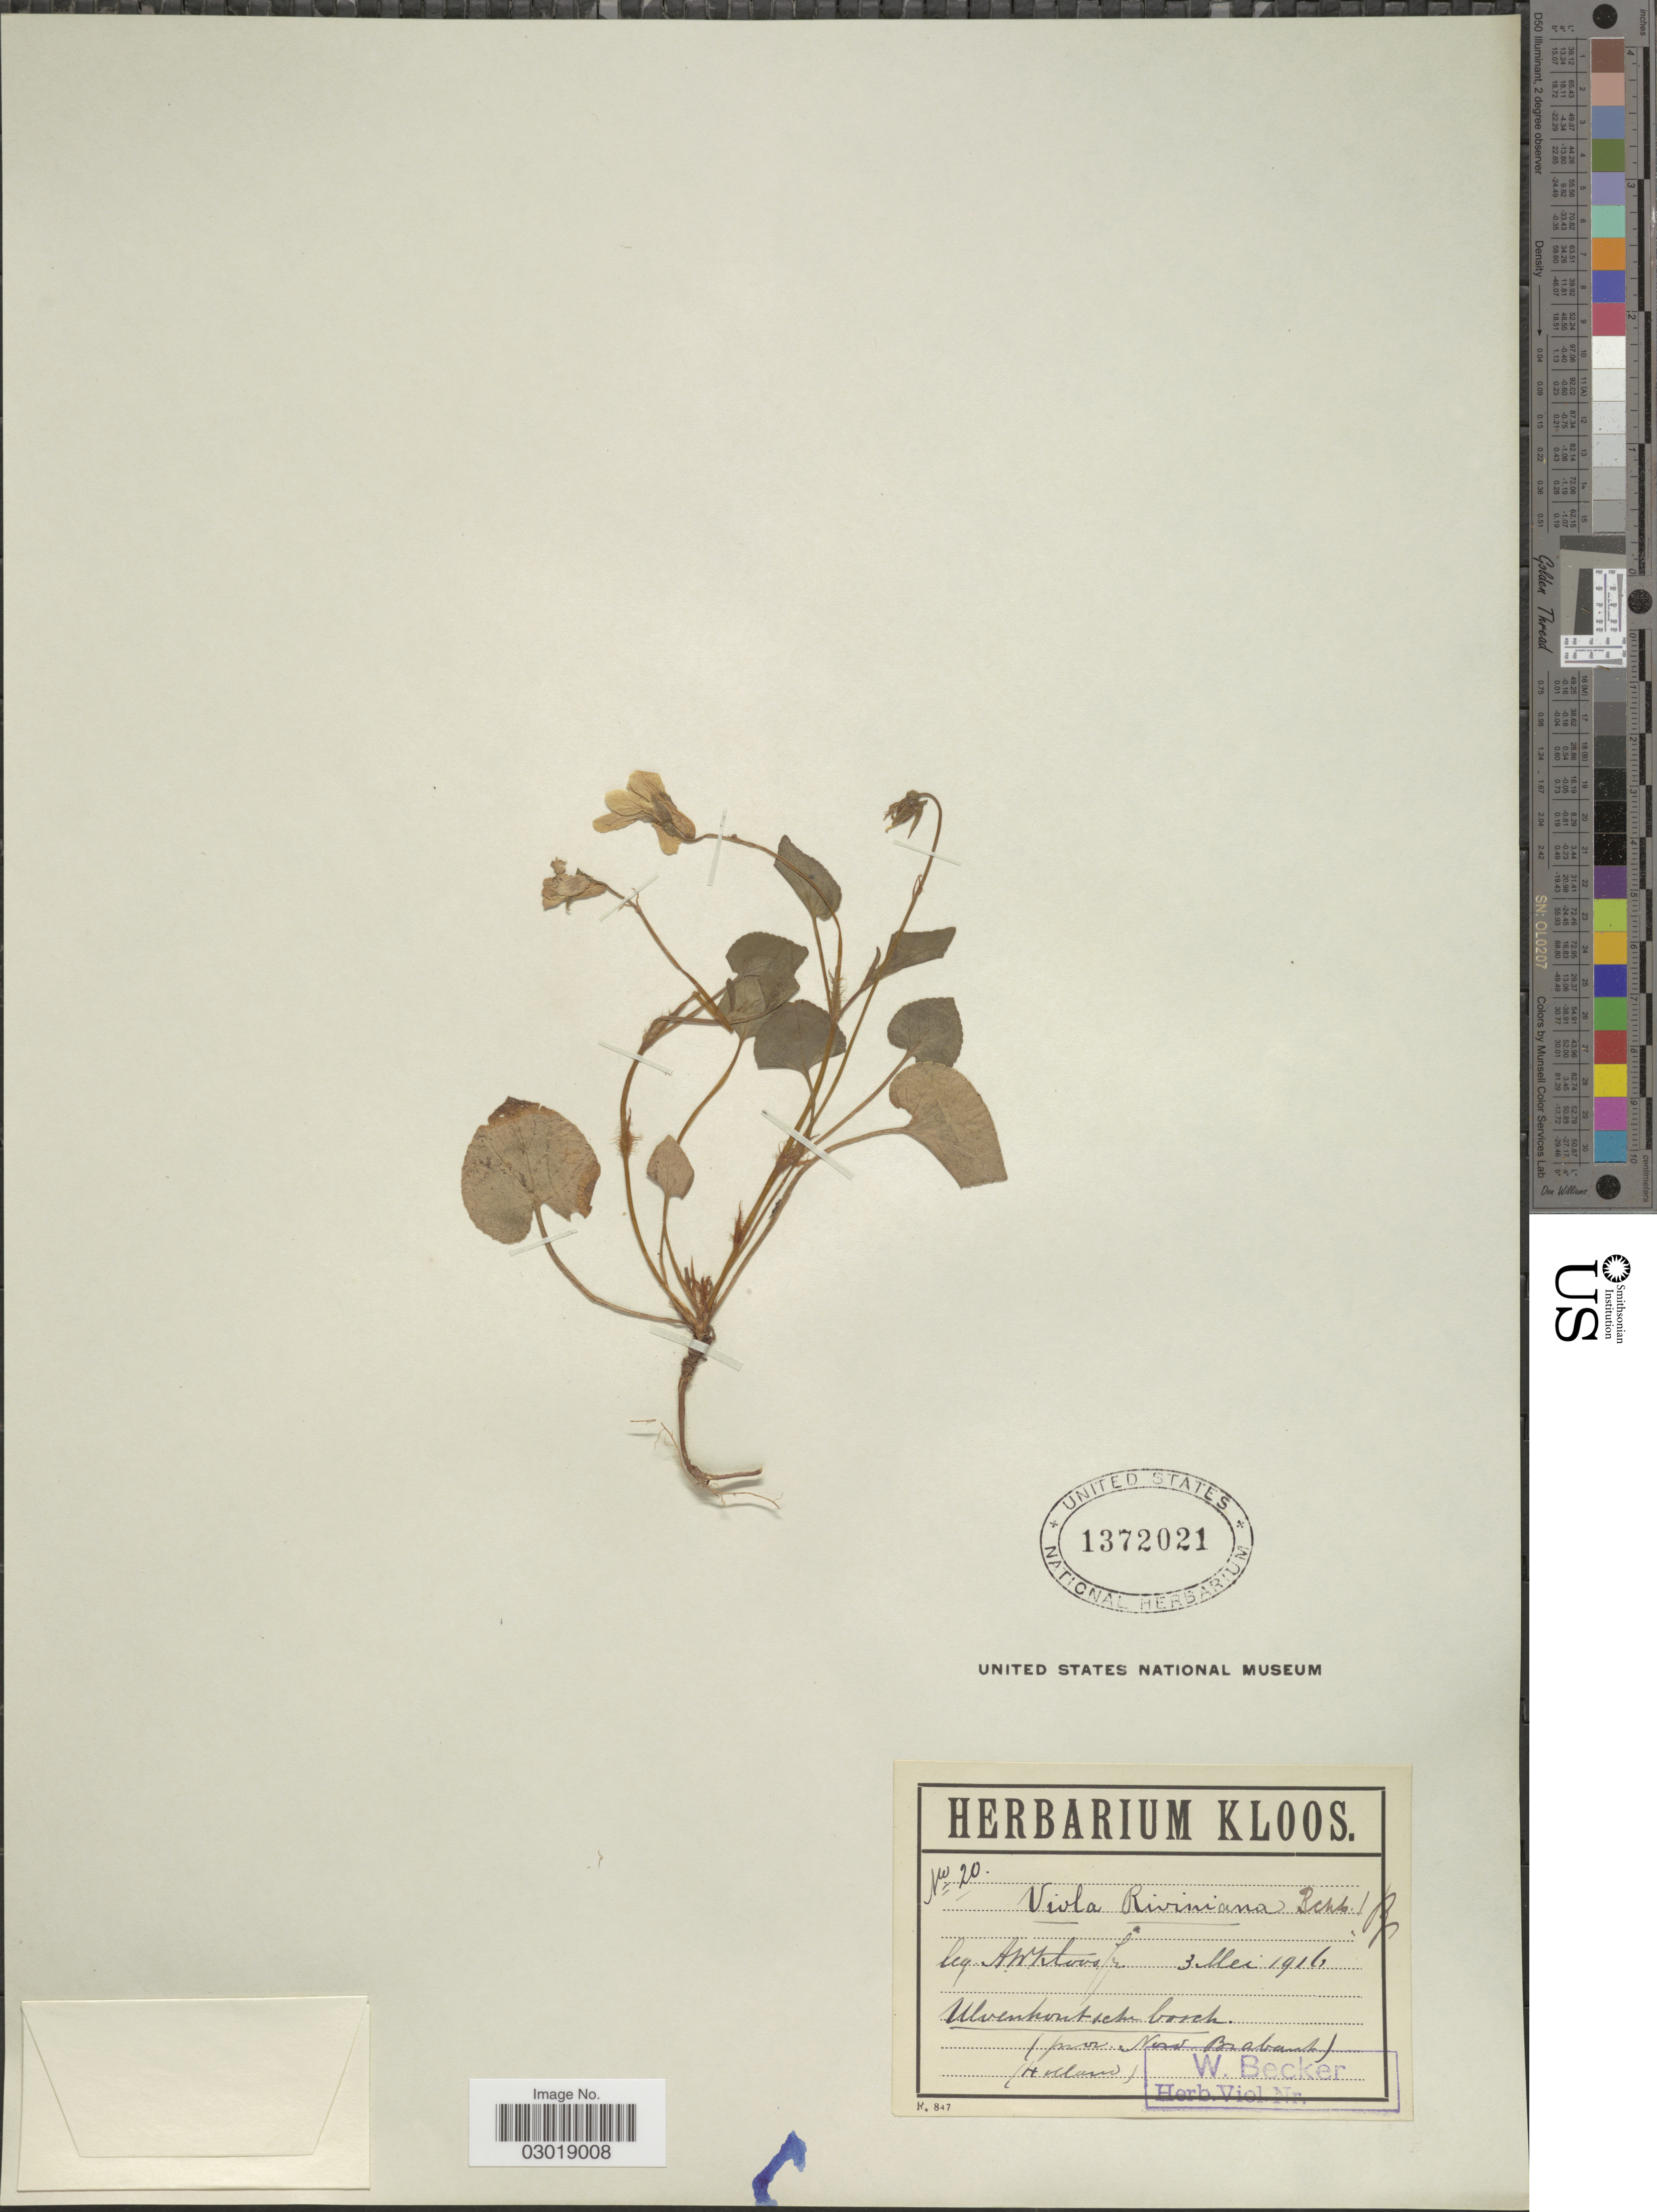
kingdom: Plantae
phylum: Tracheophyta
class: Magnoliopsida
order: Malpighiales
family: Violaceae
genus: Viola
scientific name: Viola riviniana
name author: Rchb.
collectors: A. Kloos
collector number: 20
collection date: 1916-05-03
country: Netherlands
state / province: Noord Brabant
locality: Prov. Nord Brabant. Holland.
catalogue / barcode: US 1372021